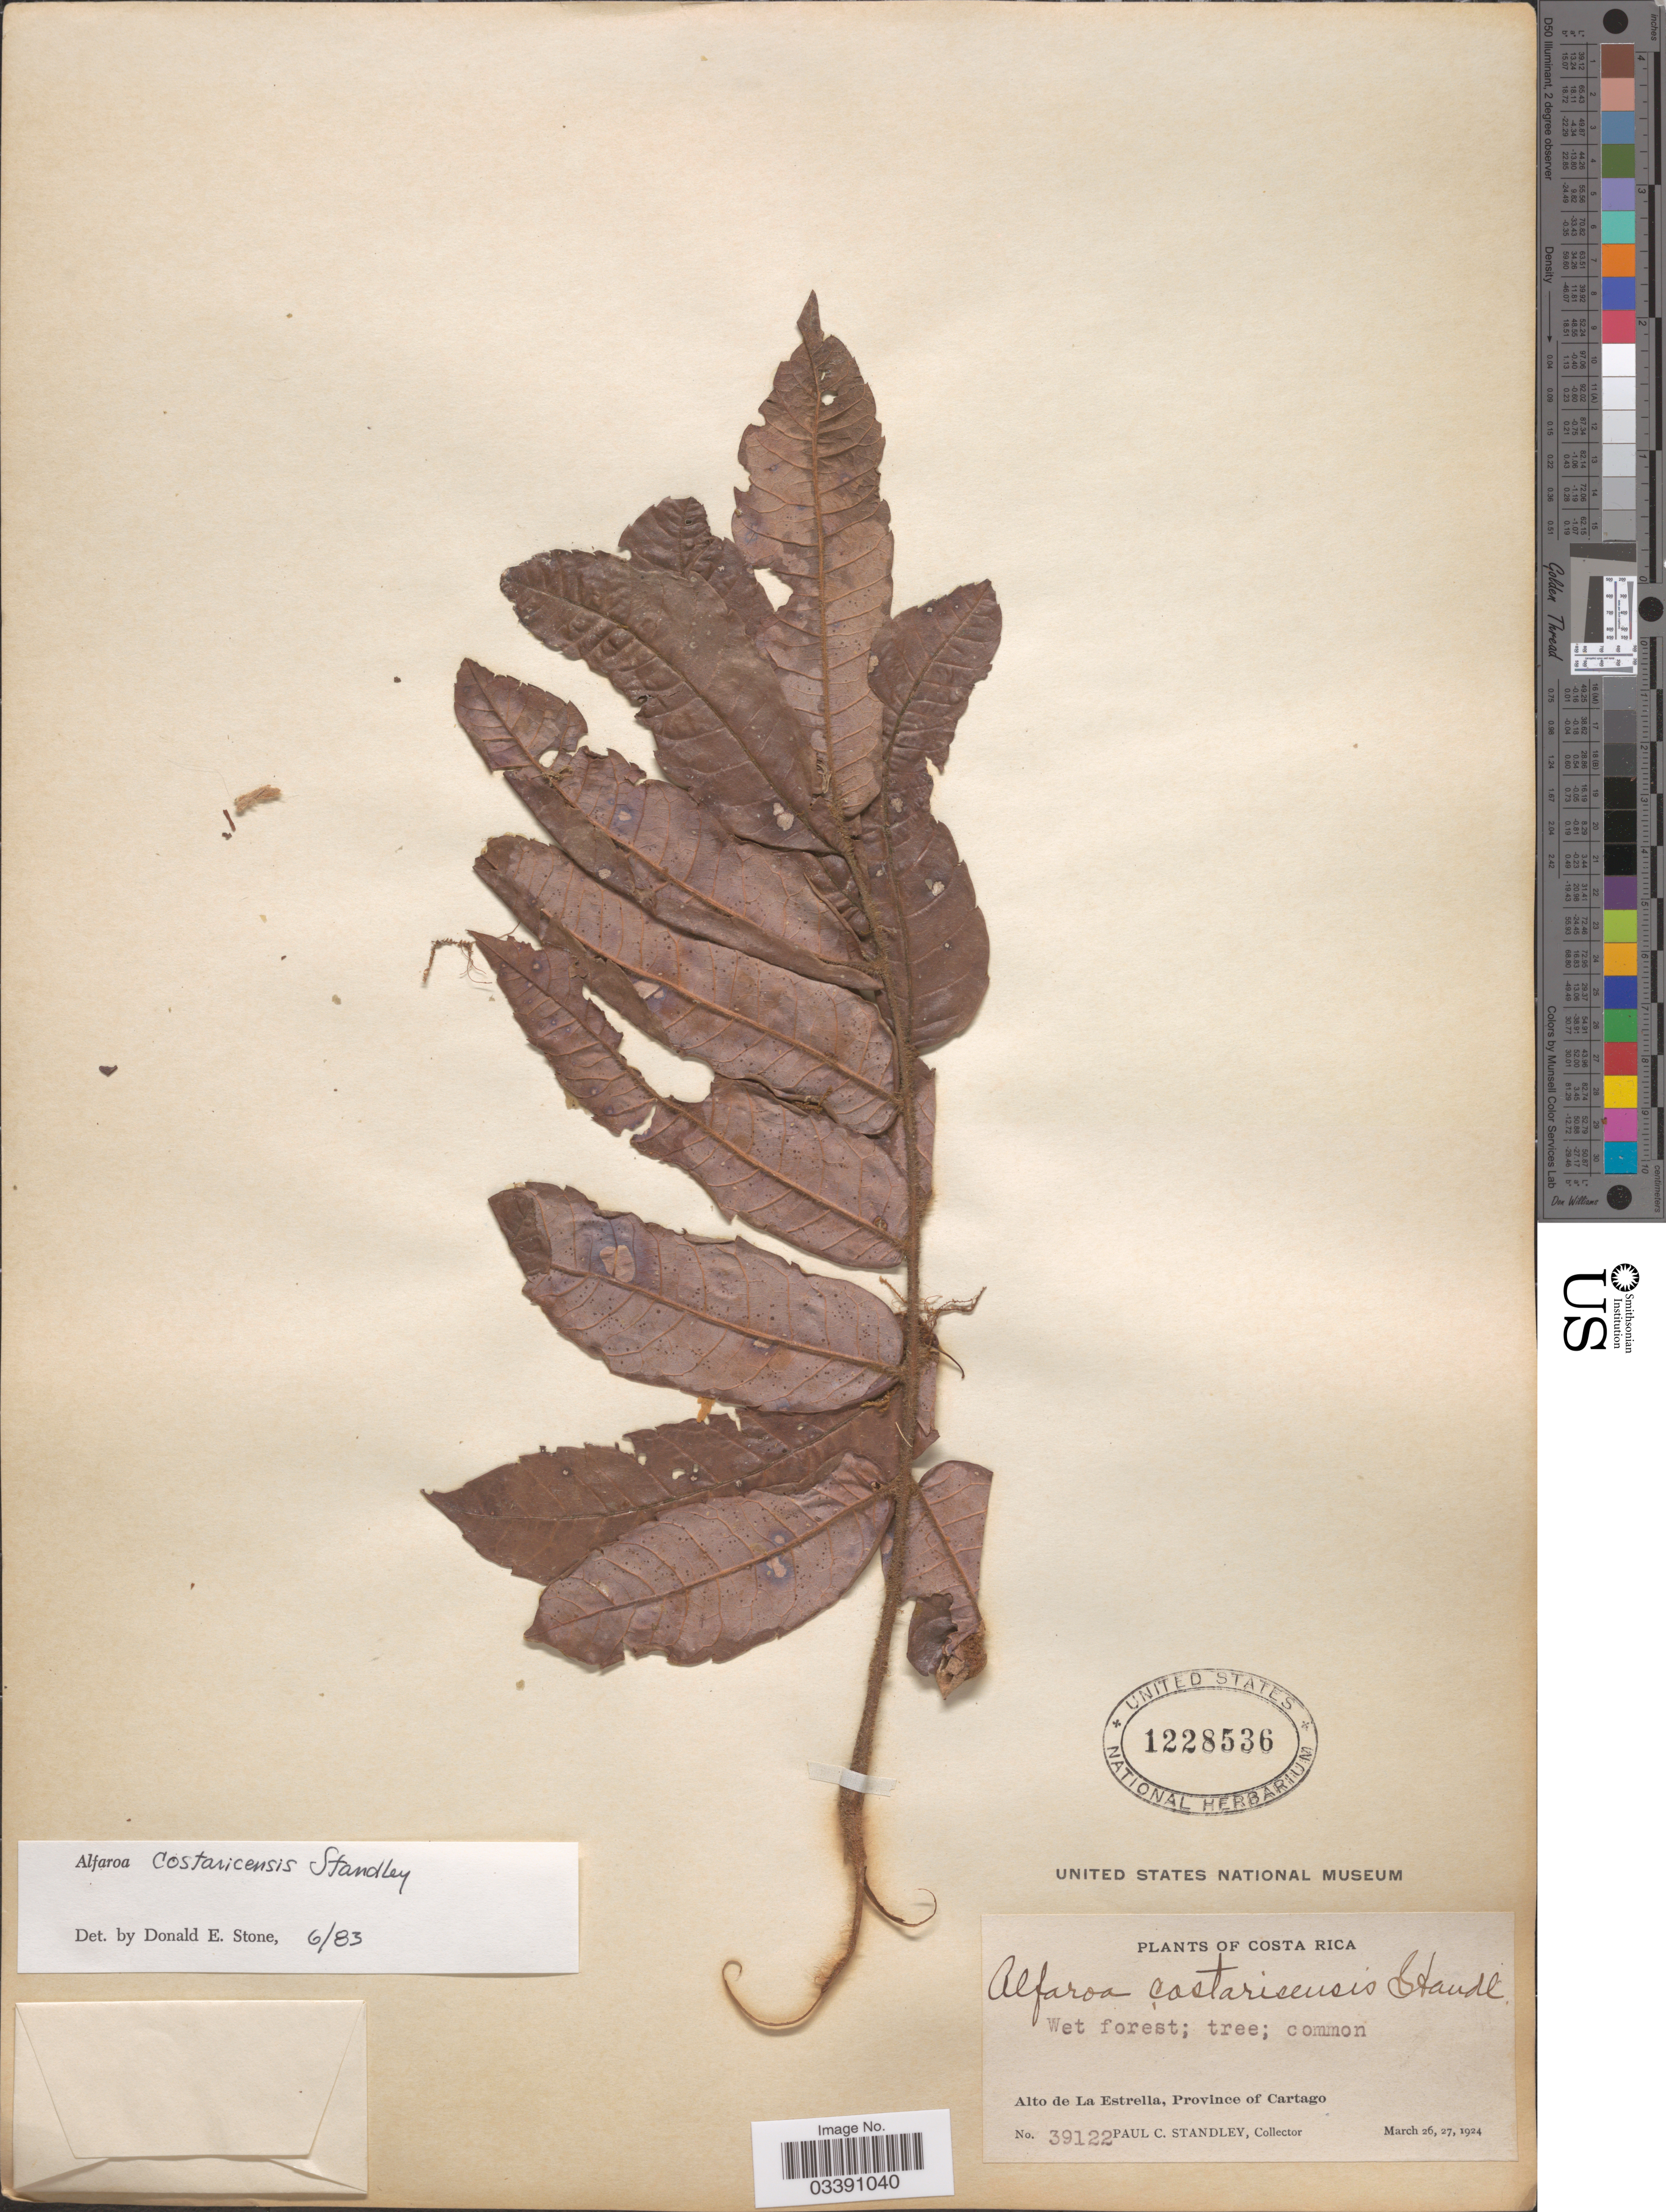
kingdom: Plantae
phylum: Tracheophyta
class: Magnoliopsida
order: Fagales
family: Juglandaceae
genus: Alfaroa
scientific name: Alfaroa costaricensis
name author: Standl.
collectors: P. C. Standley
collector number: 39122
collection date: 1924-03-26/1924-03-27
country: Costa Rica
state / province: Cartago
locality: Alto de La Estrella.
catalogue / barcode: US 1228536